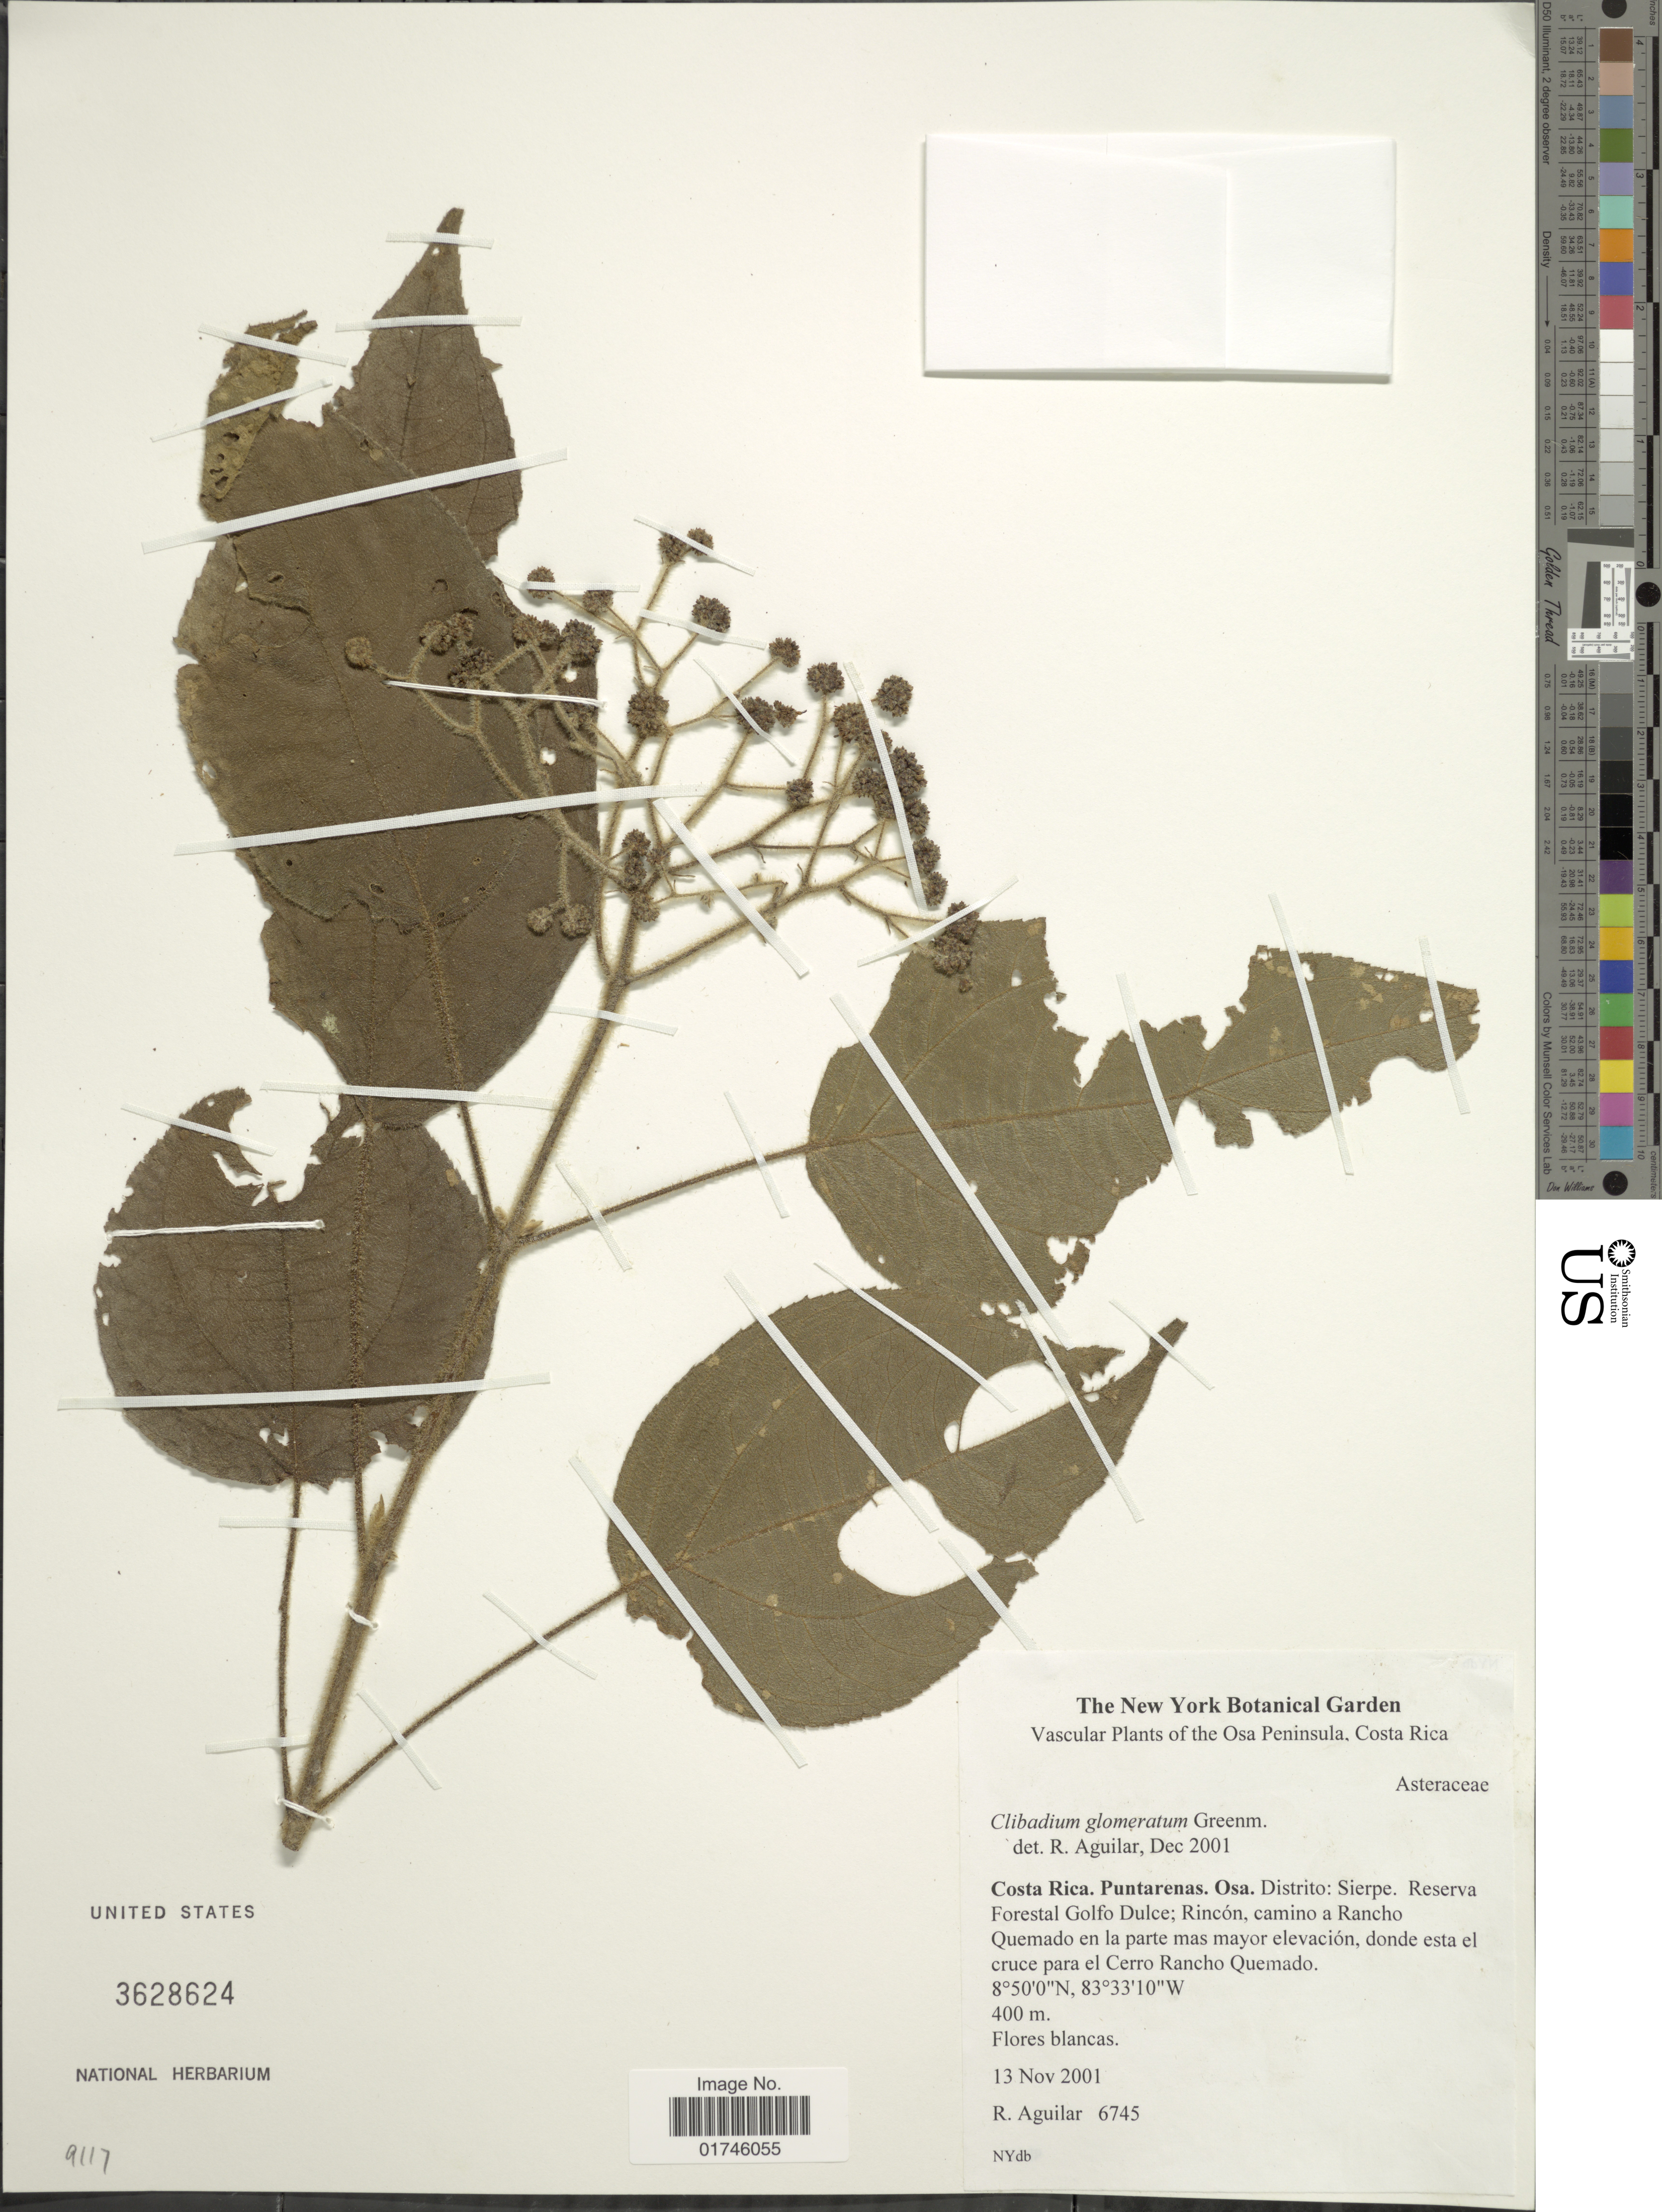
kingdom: Plantae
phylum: Tracheophyta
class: Magnoliopsida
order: Asterales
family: Asteraceae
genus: Clibadium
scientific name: Clibadium glomeratum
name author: Greenm.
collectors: R. Aguilar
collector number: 6745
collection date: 2001-11-13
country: Costa Rica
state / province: Puntarenas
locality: Costa Rica. Puntarenas. Osa. Distrito: Sierpe. Reserva Foretal Golfo Dulce: Rincon, camino a Rancho Quemado en la parte mas mayor elevacion, donde esta el cruce para el Cerro rancho Quemado.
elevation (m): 400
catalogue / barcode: US 3628624